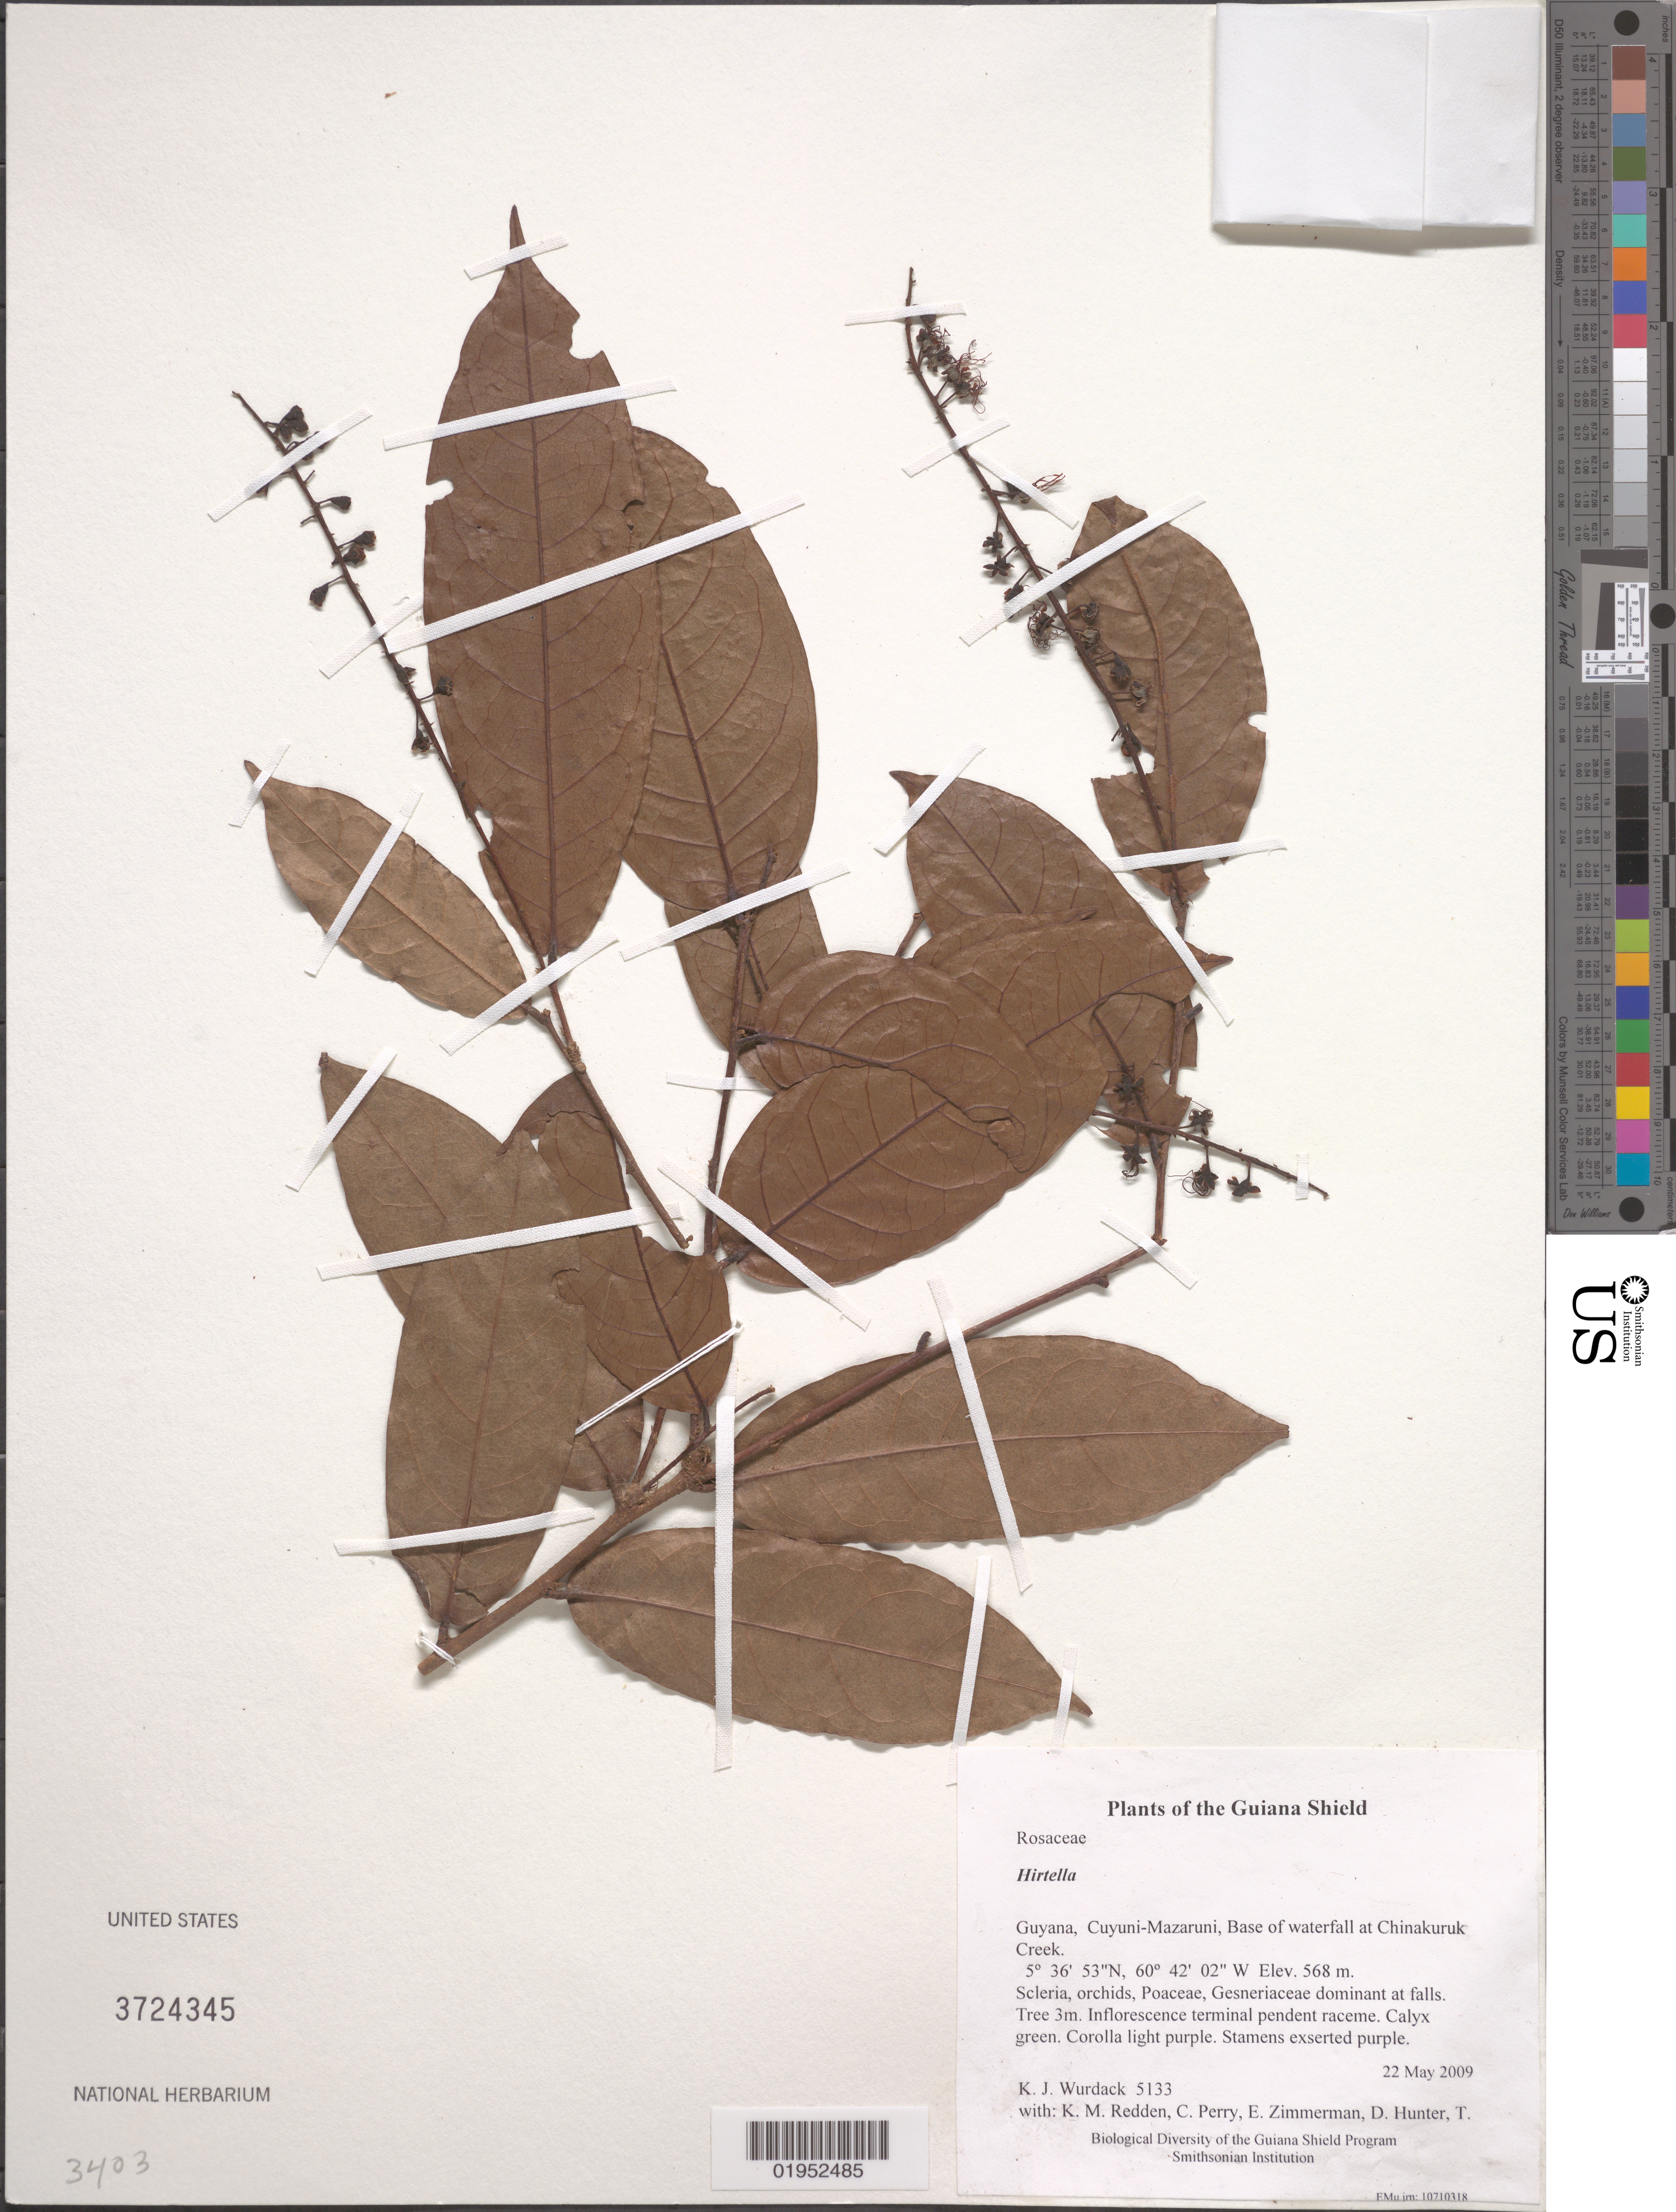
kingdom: Plantae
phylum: Tracheophyta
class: Magnoliopsida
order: Malpighiales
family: Chrysobalanaceae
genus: Hirtella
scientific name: Hirtella sp.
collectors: K. Wurdack, K. M. Redden, C. Perry, E. Zimmerman, D. Hunter, T. Hunter & V. Roland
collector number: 5133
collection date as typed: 22 May 2009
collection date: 2009-05-22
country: Guyana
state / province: Cuyuni-Mazaruni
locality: Base of waterfall at Chinakuruk Creek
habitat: Scleria, orchids, Poaceae, Gesneriaceae dominant at falls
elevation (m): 568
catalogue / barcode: US 3724345